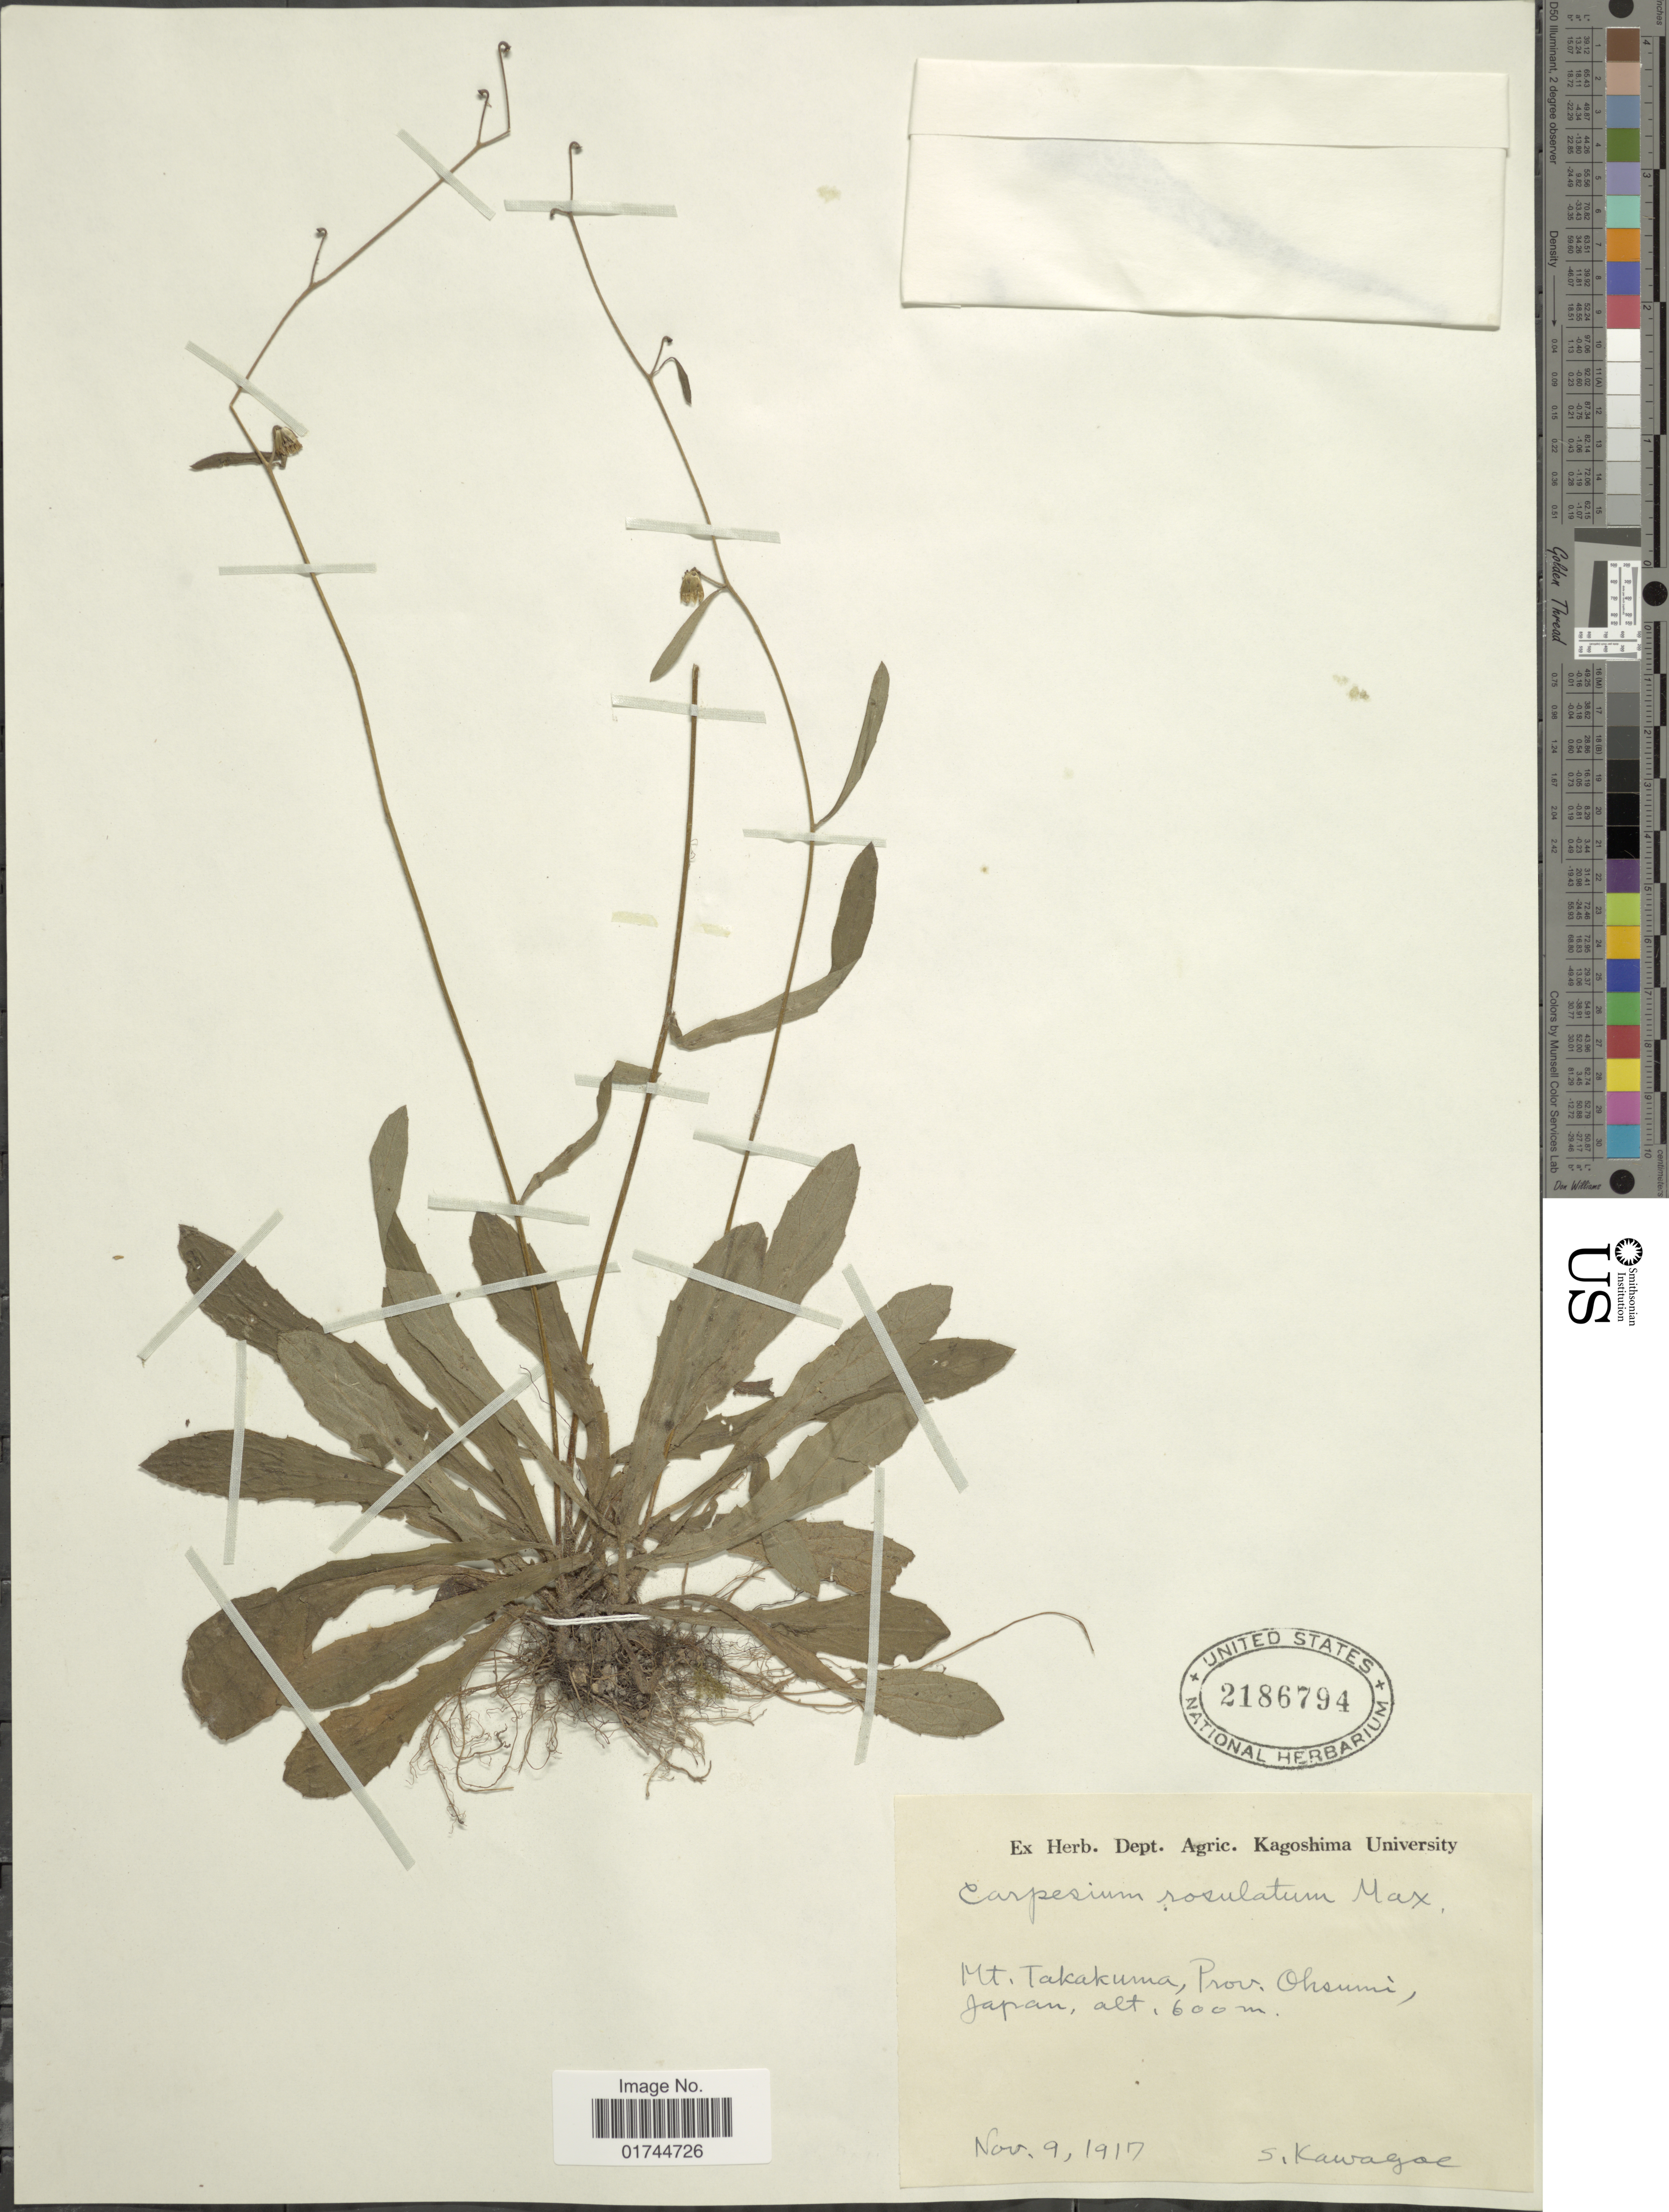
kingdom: Plantae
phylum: Tracheophyta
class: Magnoliopsida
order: Asterales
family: Asteraceae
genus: Carpesium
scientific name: Carpesium rosulatum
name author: Miq.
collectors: S. Kawagoe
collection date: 1917-11-09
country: Japan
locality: Mt. Takakuma, Prov. Ohsumi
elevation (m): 600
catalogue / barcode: US 2186794